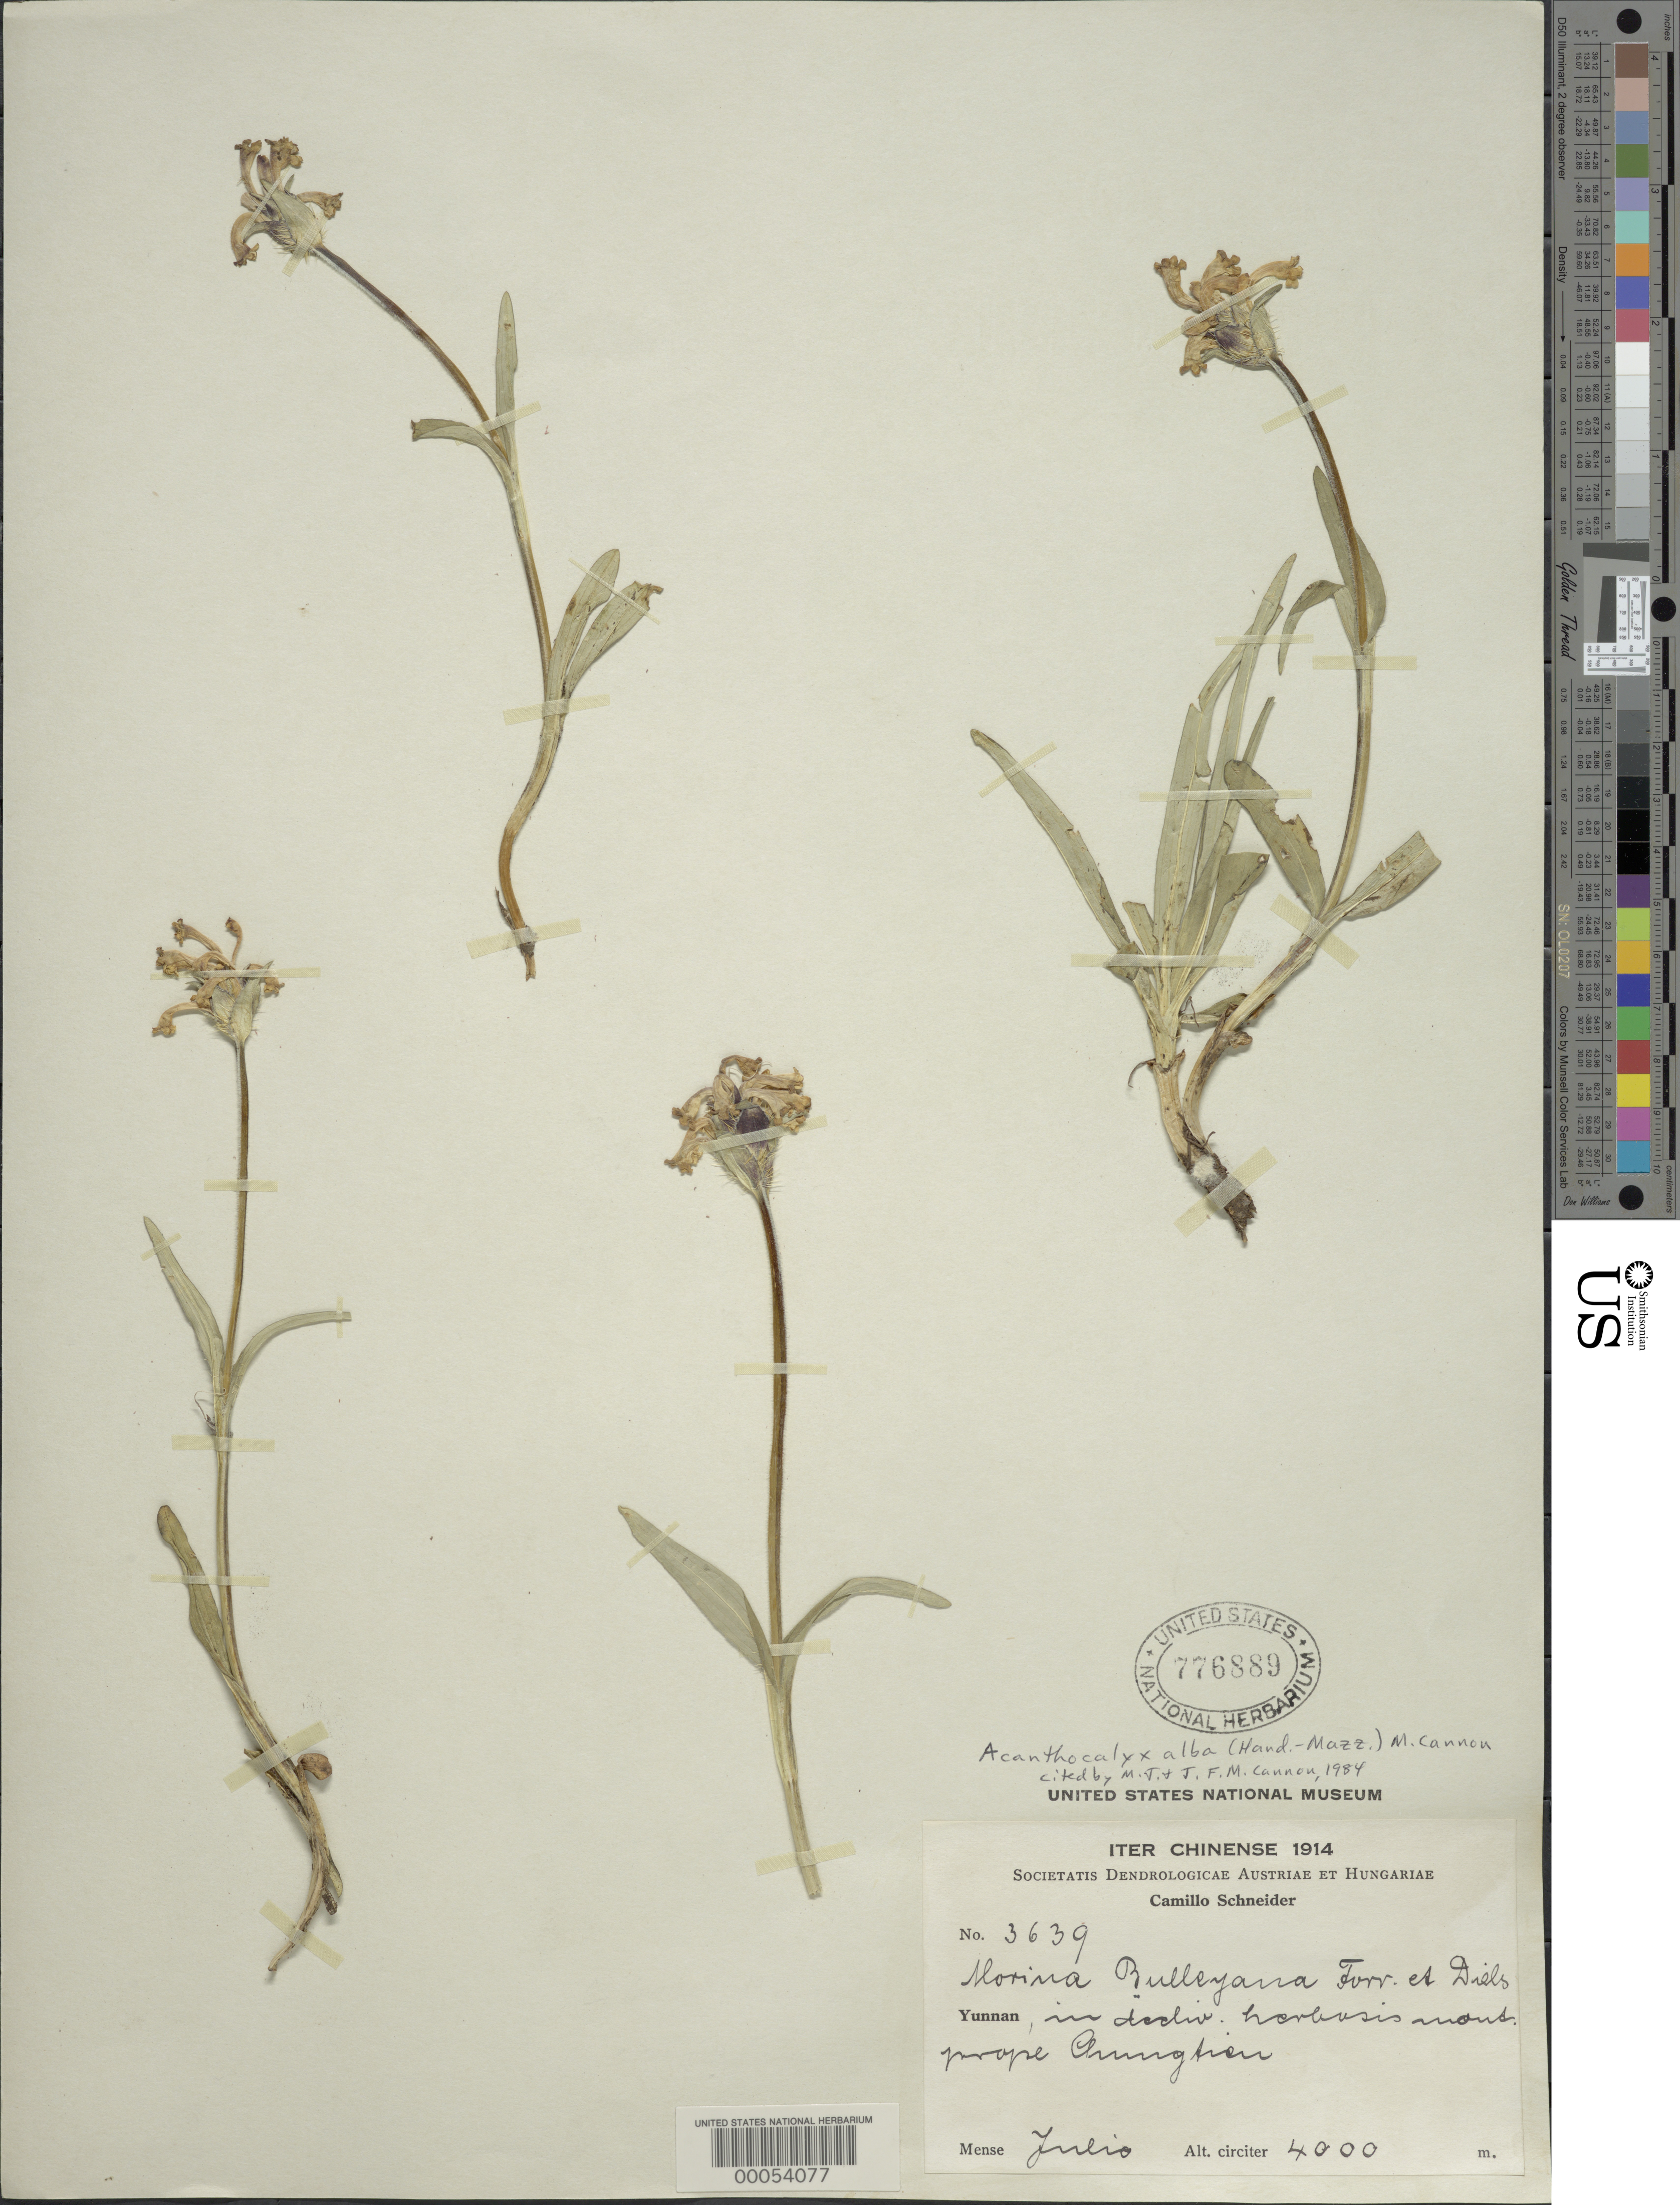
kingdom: Plantae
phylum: Tracheophyta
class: Magnoliopsida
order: Dipsacales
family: Caprifoliaceae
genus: Acanthocalyx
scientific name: Acanthocalyx alba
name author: (Hand.-Mazz.) M.J. Cannon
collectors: C. K. Schneider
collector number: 3639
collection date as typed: Jul 1914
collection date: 1914-07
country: China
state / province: Yunnan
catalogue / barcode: US 776889